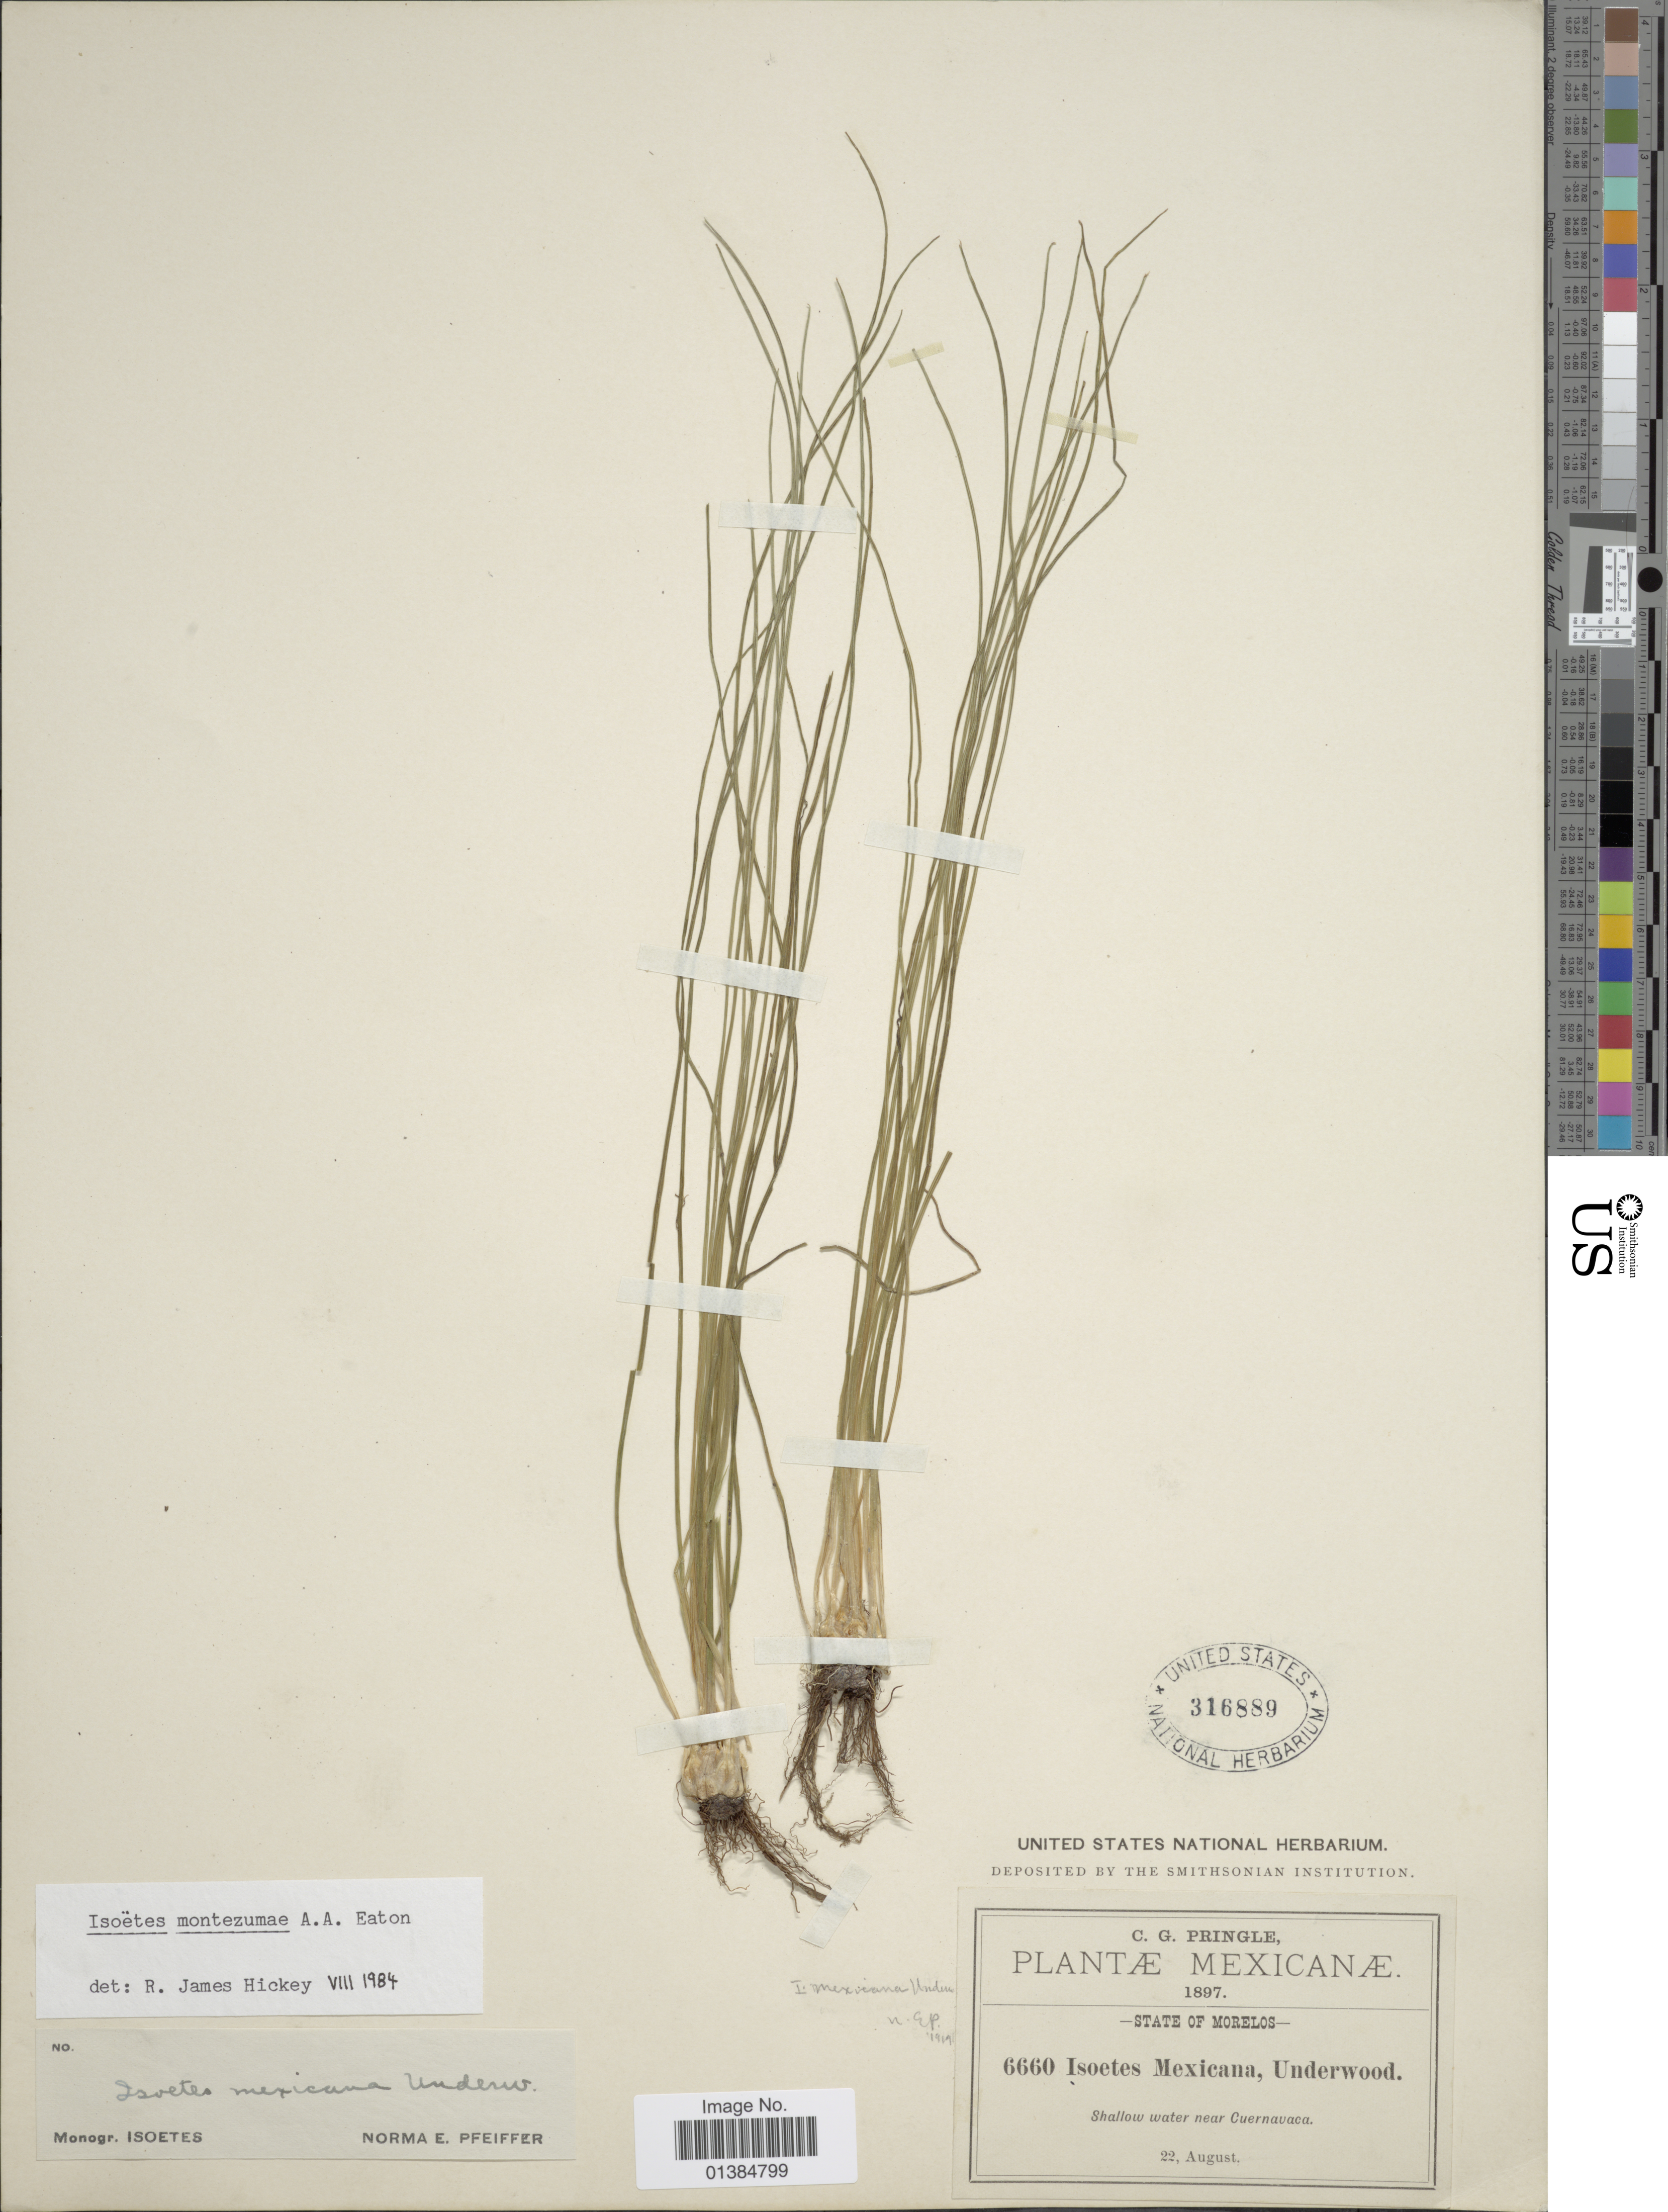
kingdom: Plantae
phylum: Tracheophyta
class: Lycopodiopsida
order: Isoetales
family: Isoetaceae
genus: Isoetes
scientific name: Isoetes montezumae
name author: A.A. Eaton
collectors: C. G. Pringle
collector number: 6660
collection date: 1897-08-22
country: Mexico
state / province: Morelos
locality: Shallow water near Cuernavaca.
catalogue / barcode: US 316889